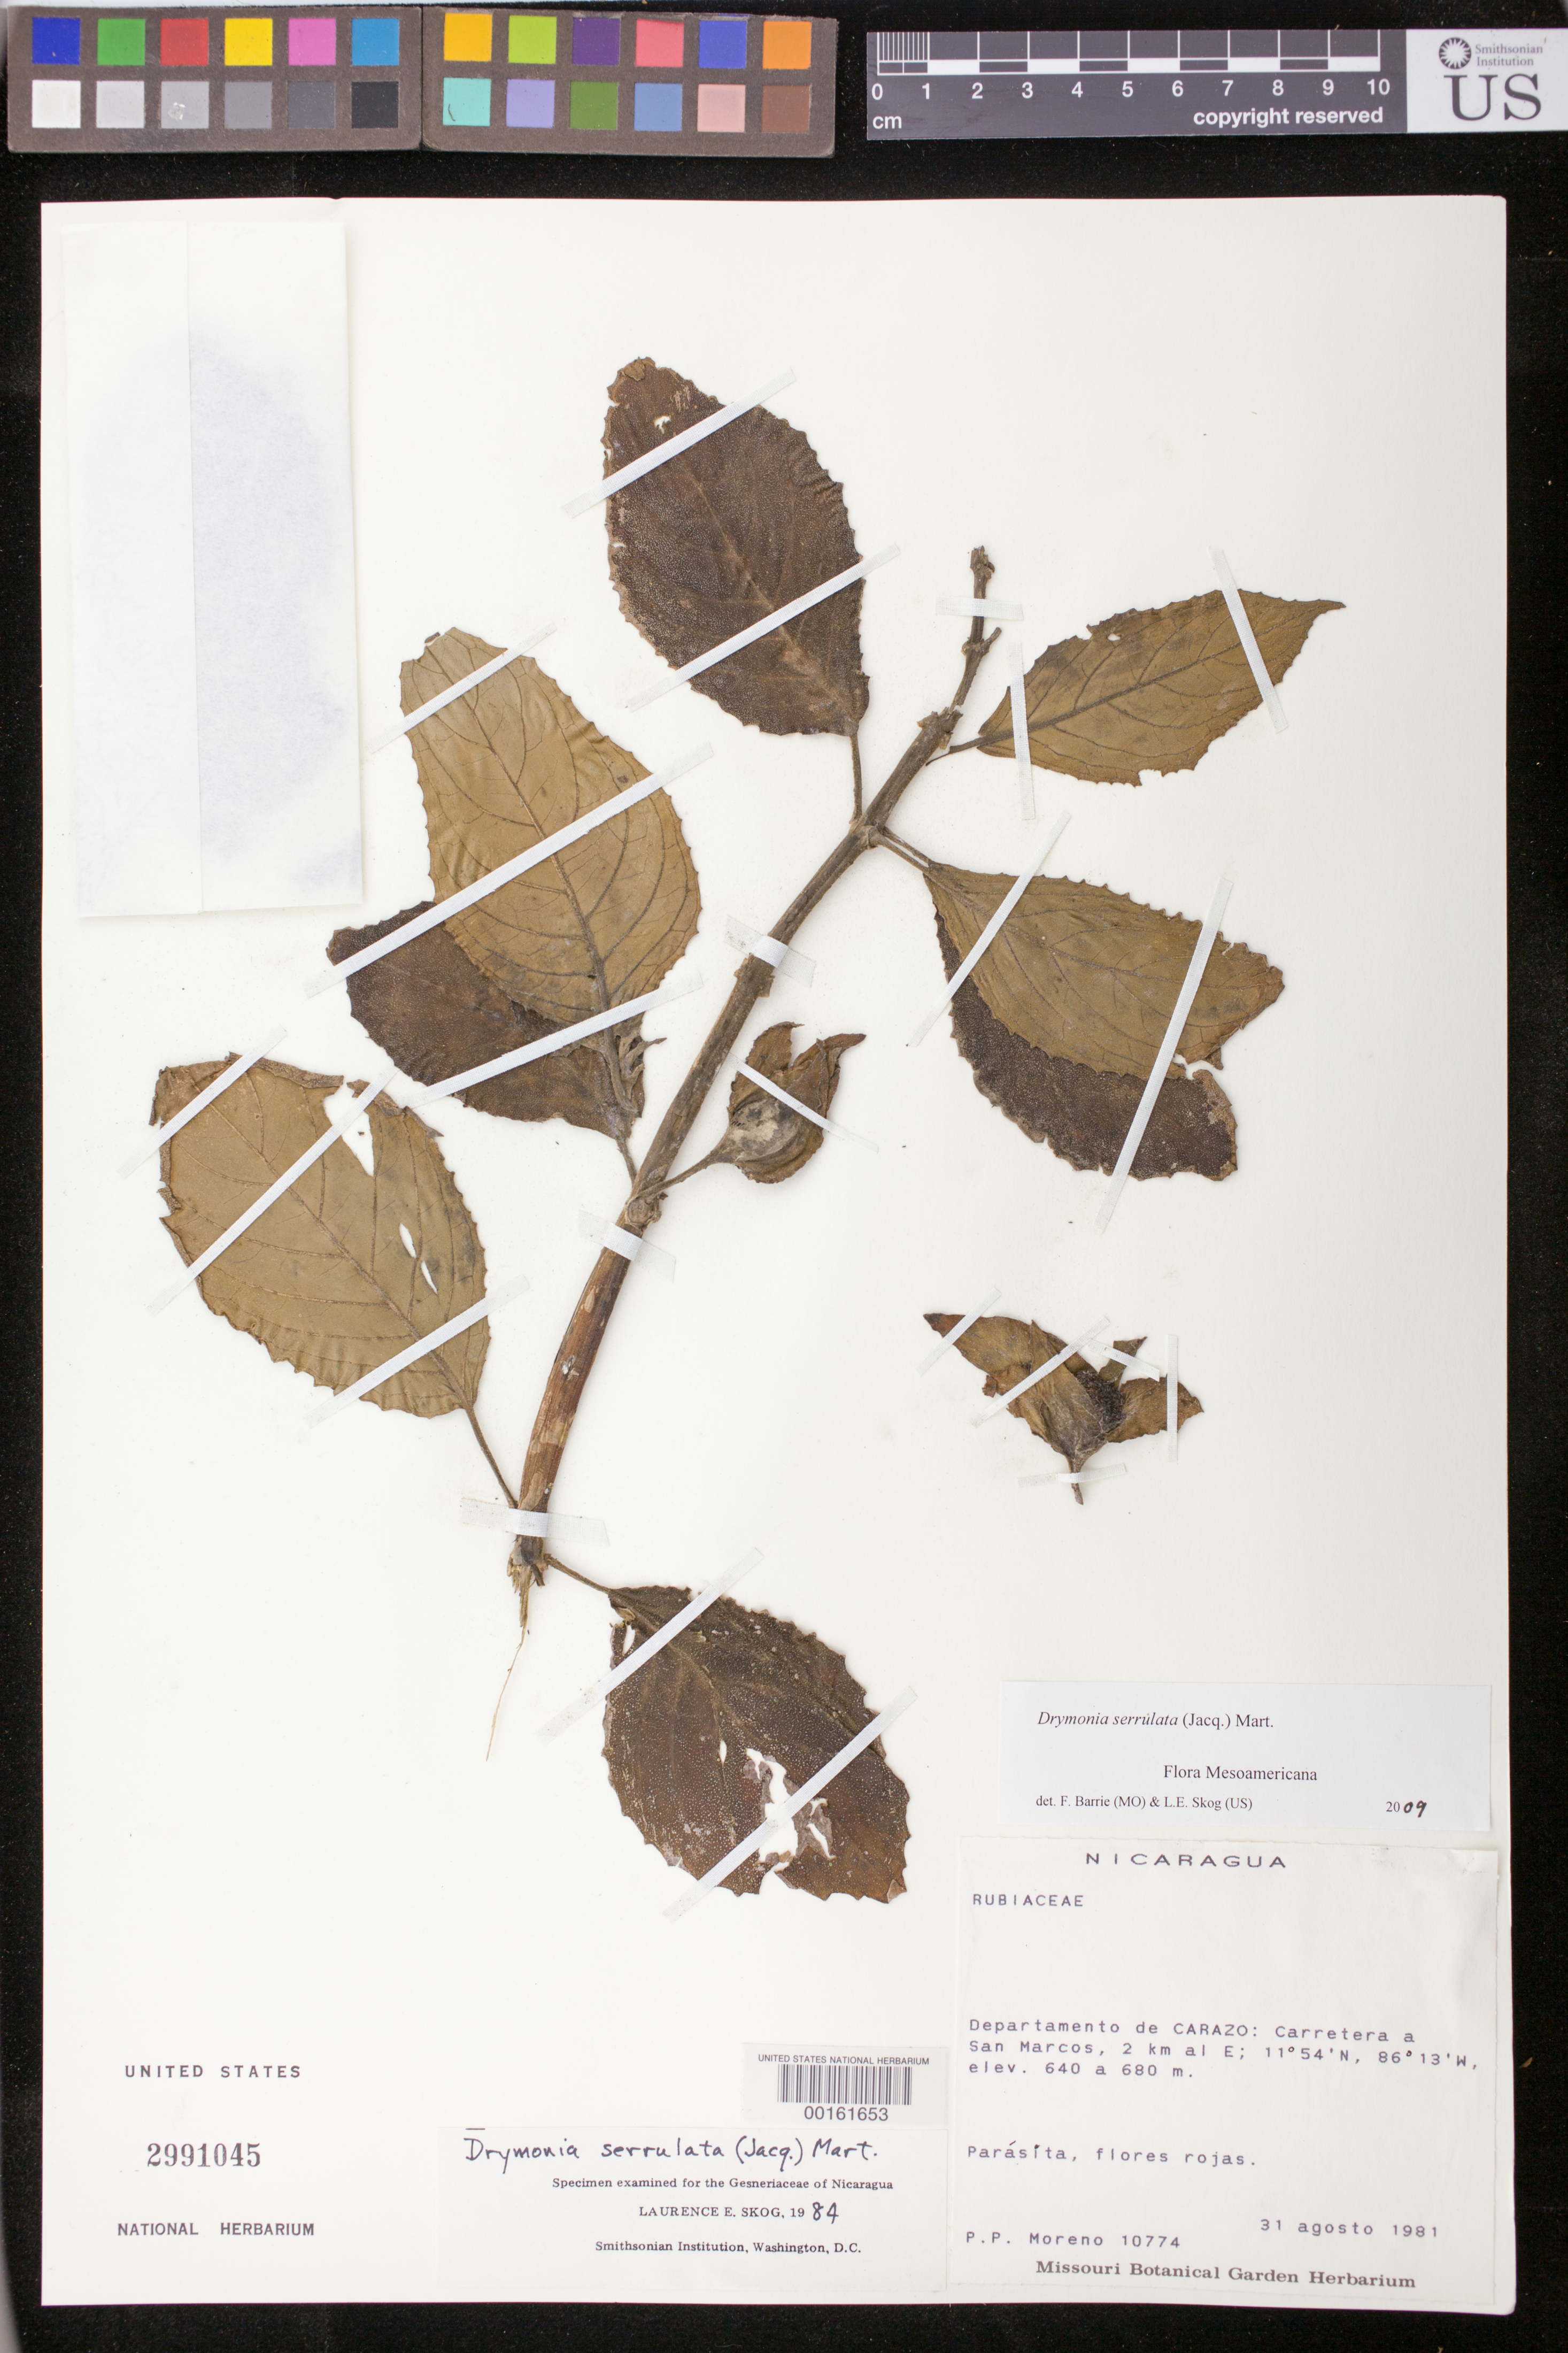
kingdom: Plantae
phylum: Tracheophyta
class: Magnoliopsida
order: Lamiales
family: Gesneriaceae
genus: Drymonia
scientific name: Drymonia serrulata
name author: (Jacq.) Mart.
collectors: P. Moreno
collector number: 10774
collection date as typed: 31 Aug 1981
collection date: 1981-08-31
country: Nicaragua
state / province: Carazo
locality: Highway to San Marcos, 2 km E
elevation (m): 640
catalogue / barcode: US 2991045